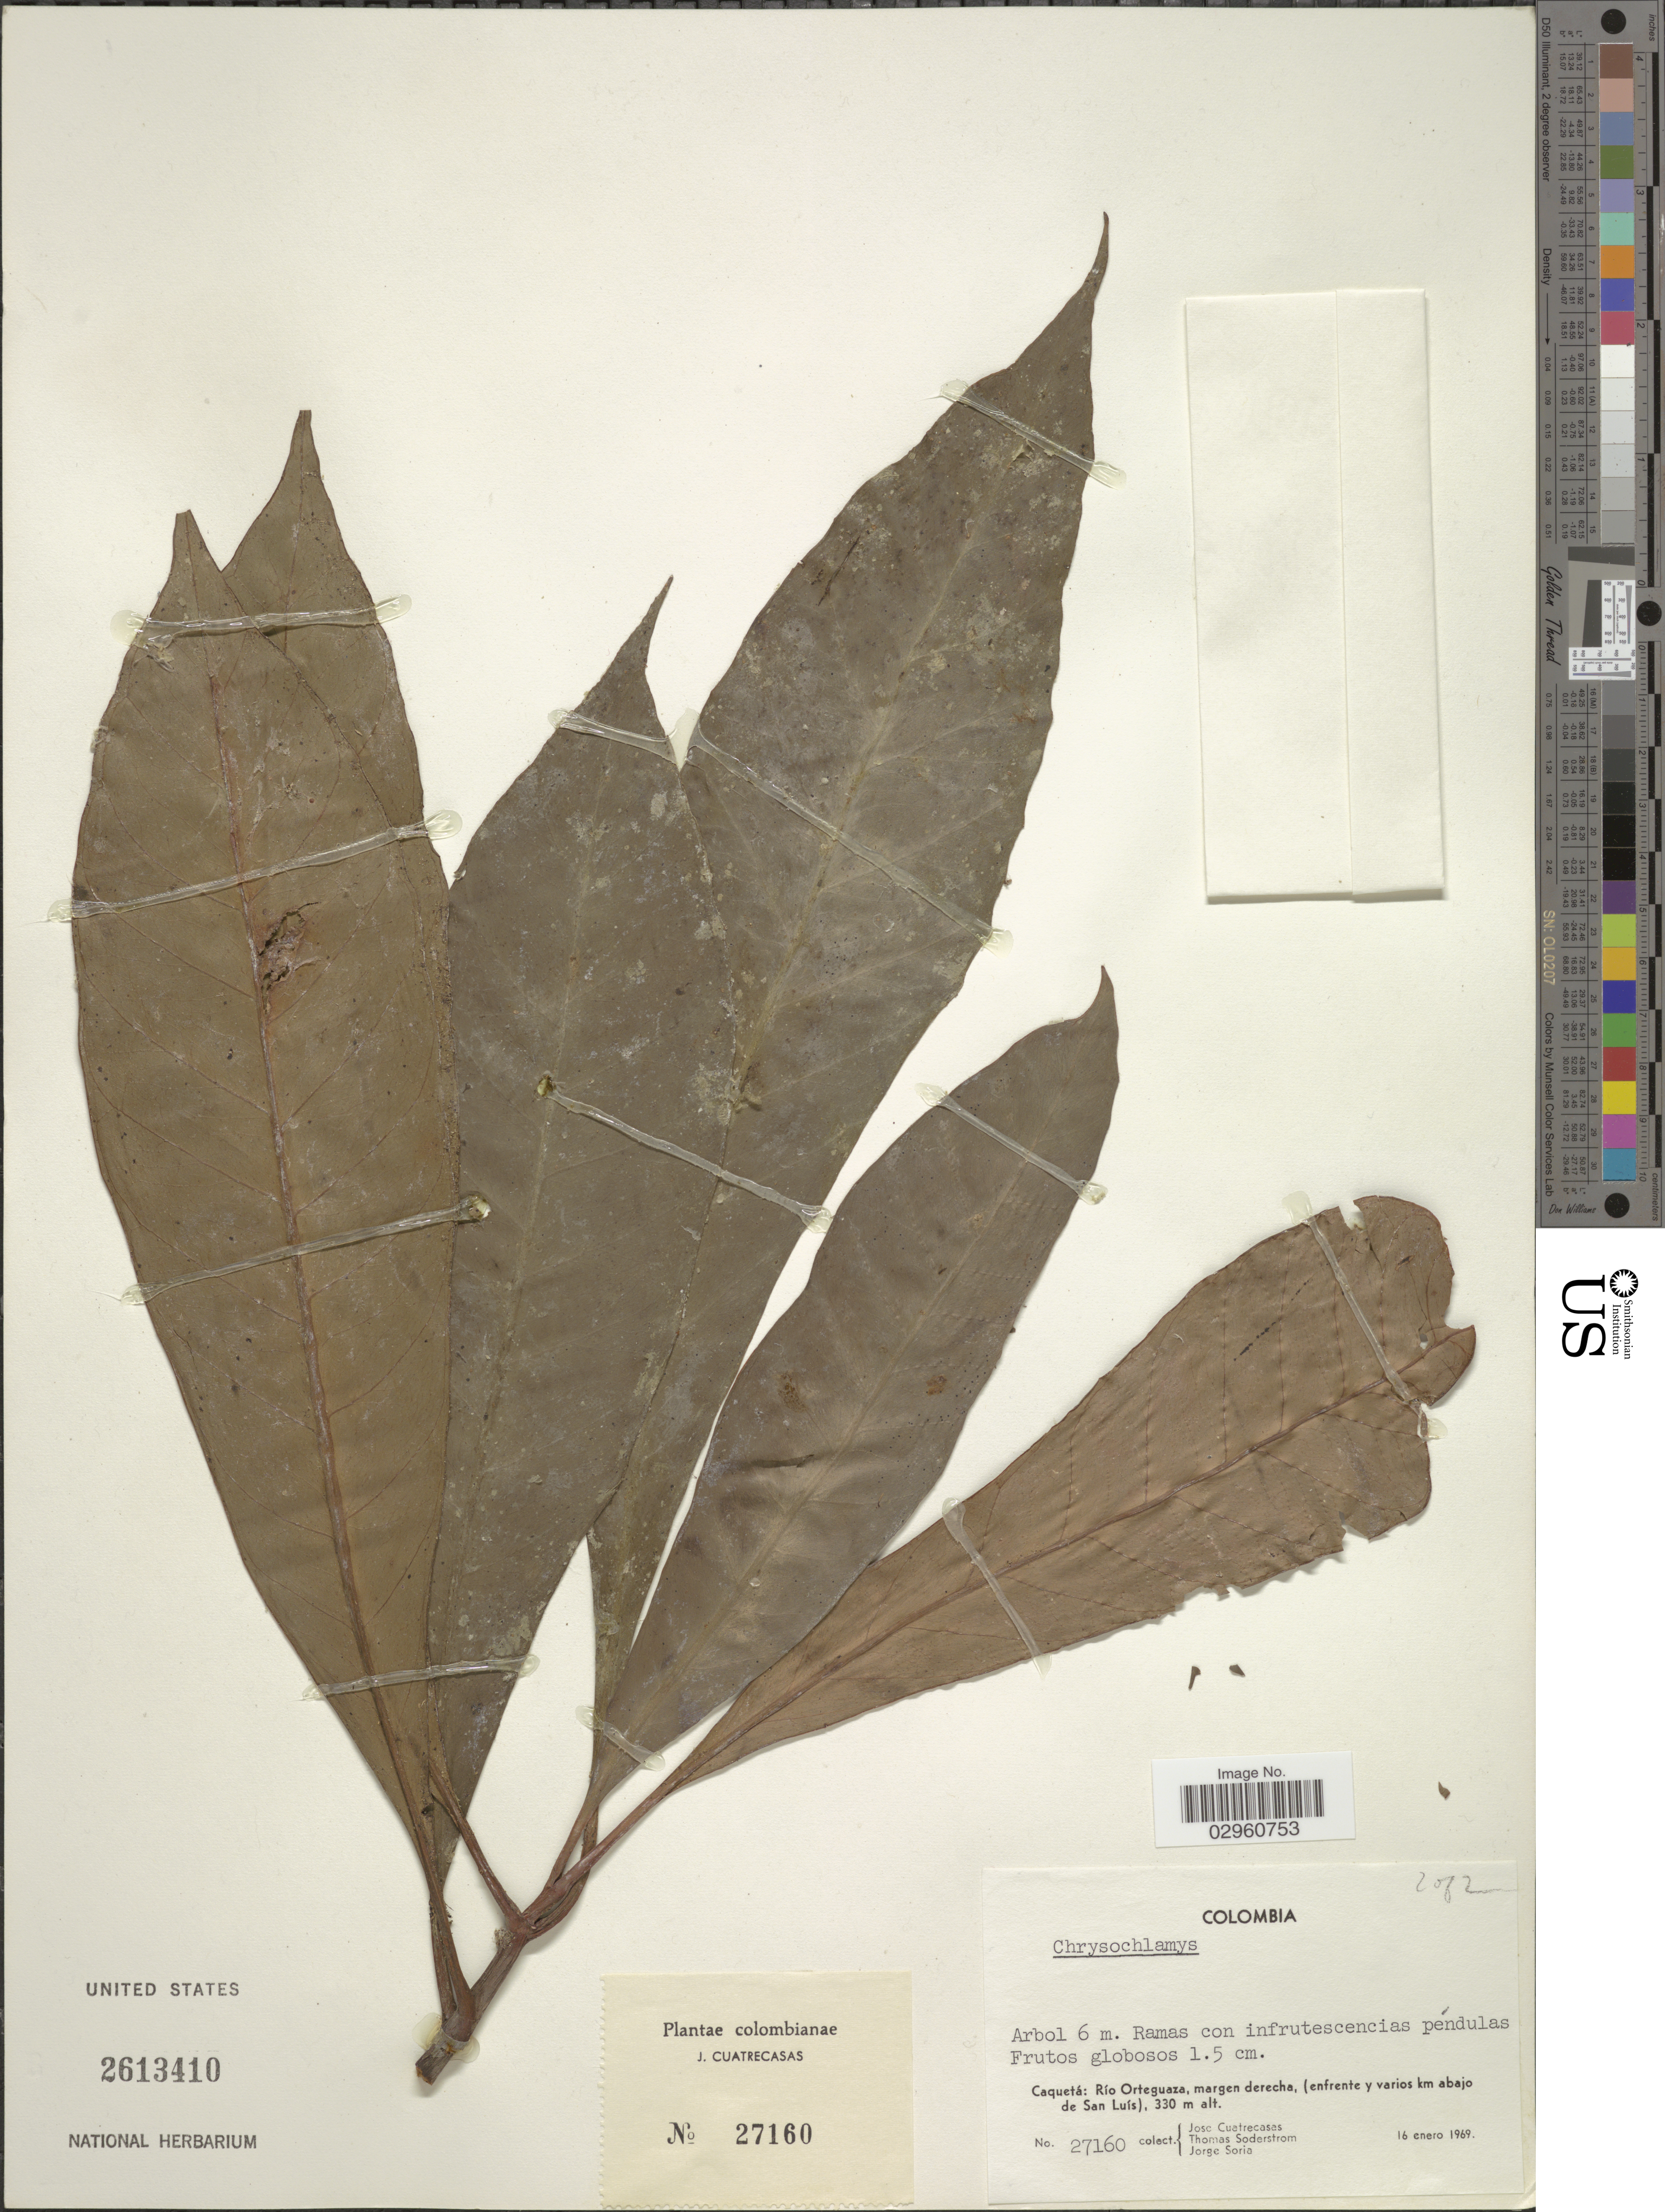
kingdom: Plantae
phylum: Tracheophyta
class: Magnoliopsida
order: Malpighiales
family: Clusiaceae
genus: Chrysochlamys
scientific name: Chrysochlamys sp.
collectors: J. Cuatrecasas, T. R. Soderstrom & J. Soria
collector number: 27160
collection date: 1969-01-16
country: Colombia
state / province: Caquetá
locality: Caquetá: Río Orteguaza, margen derecha, (enfrente y varios km abajo de San Luís).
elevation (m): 330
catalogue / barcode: US 2613410